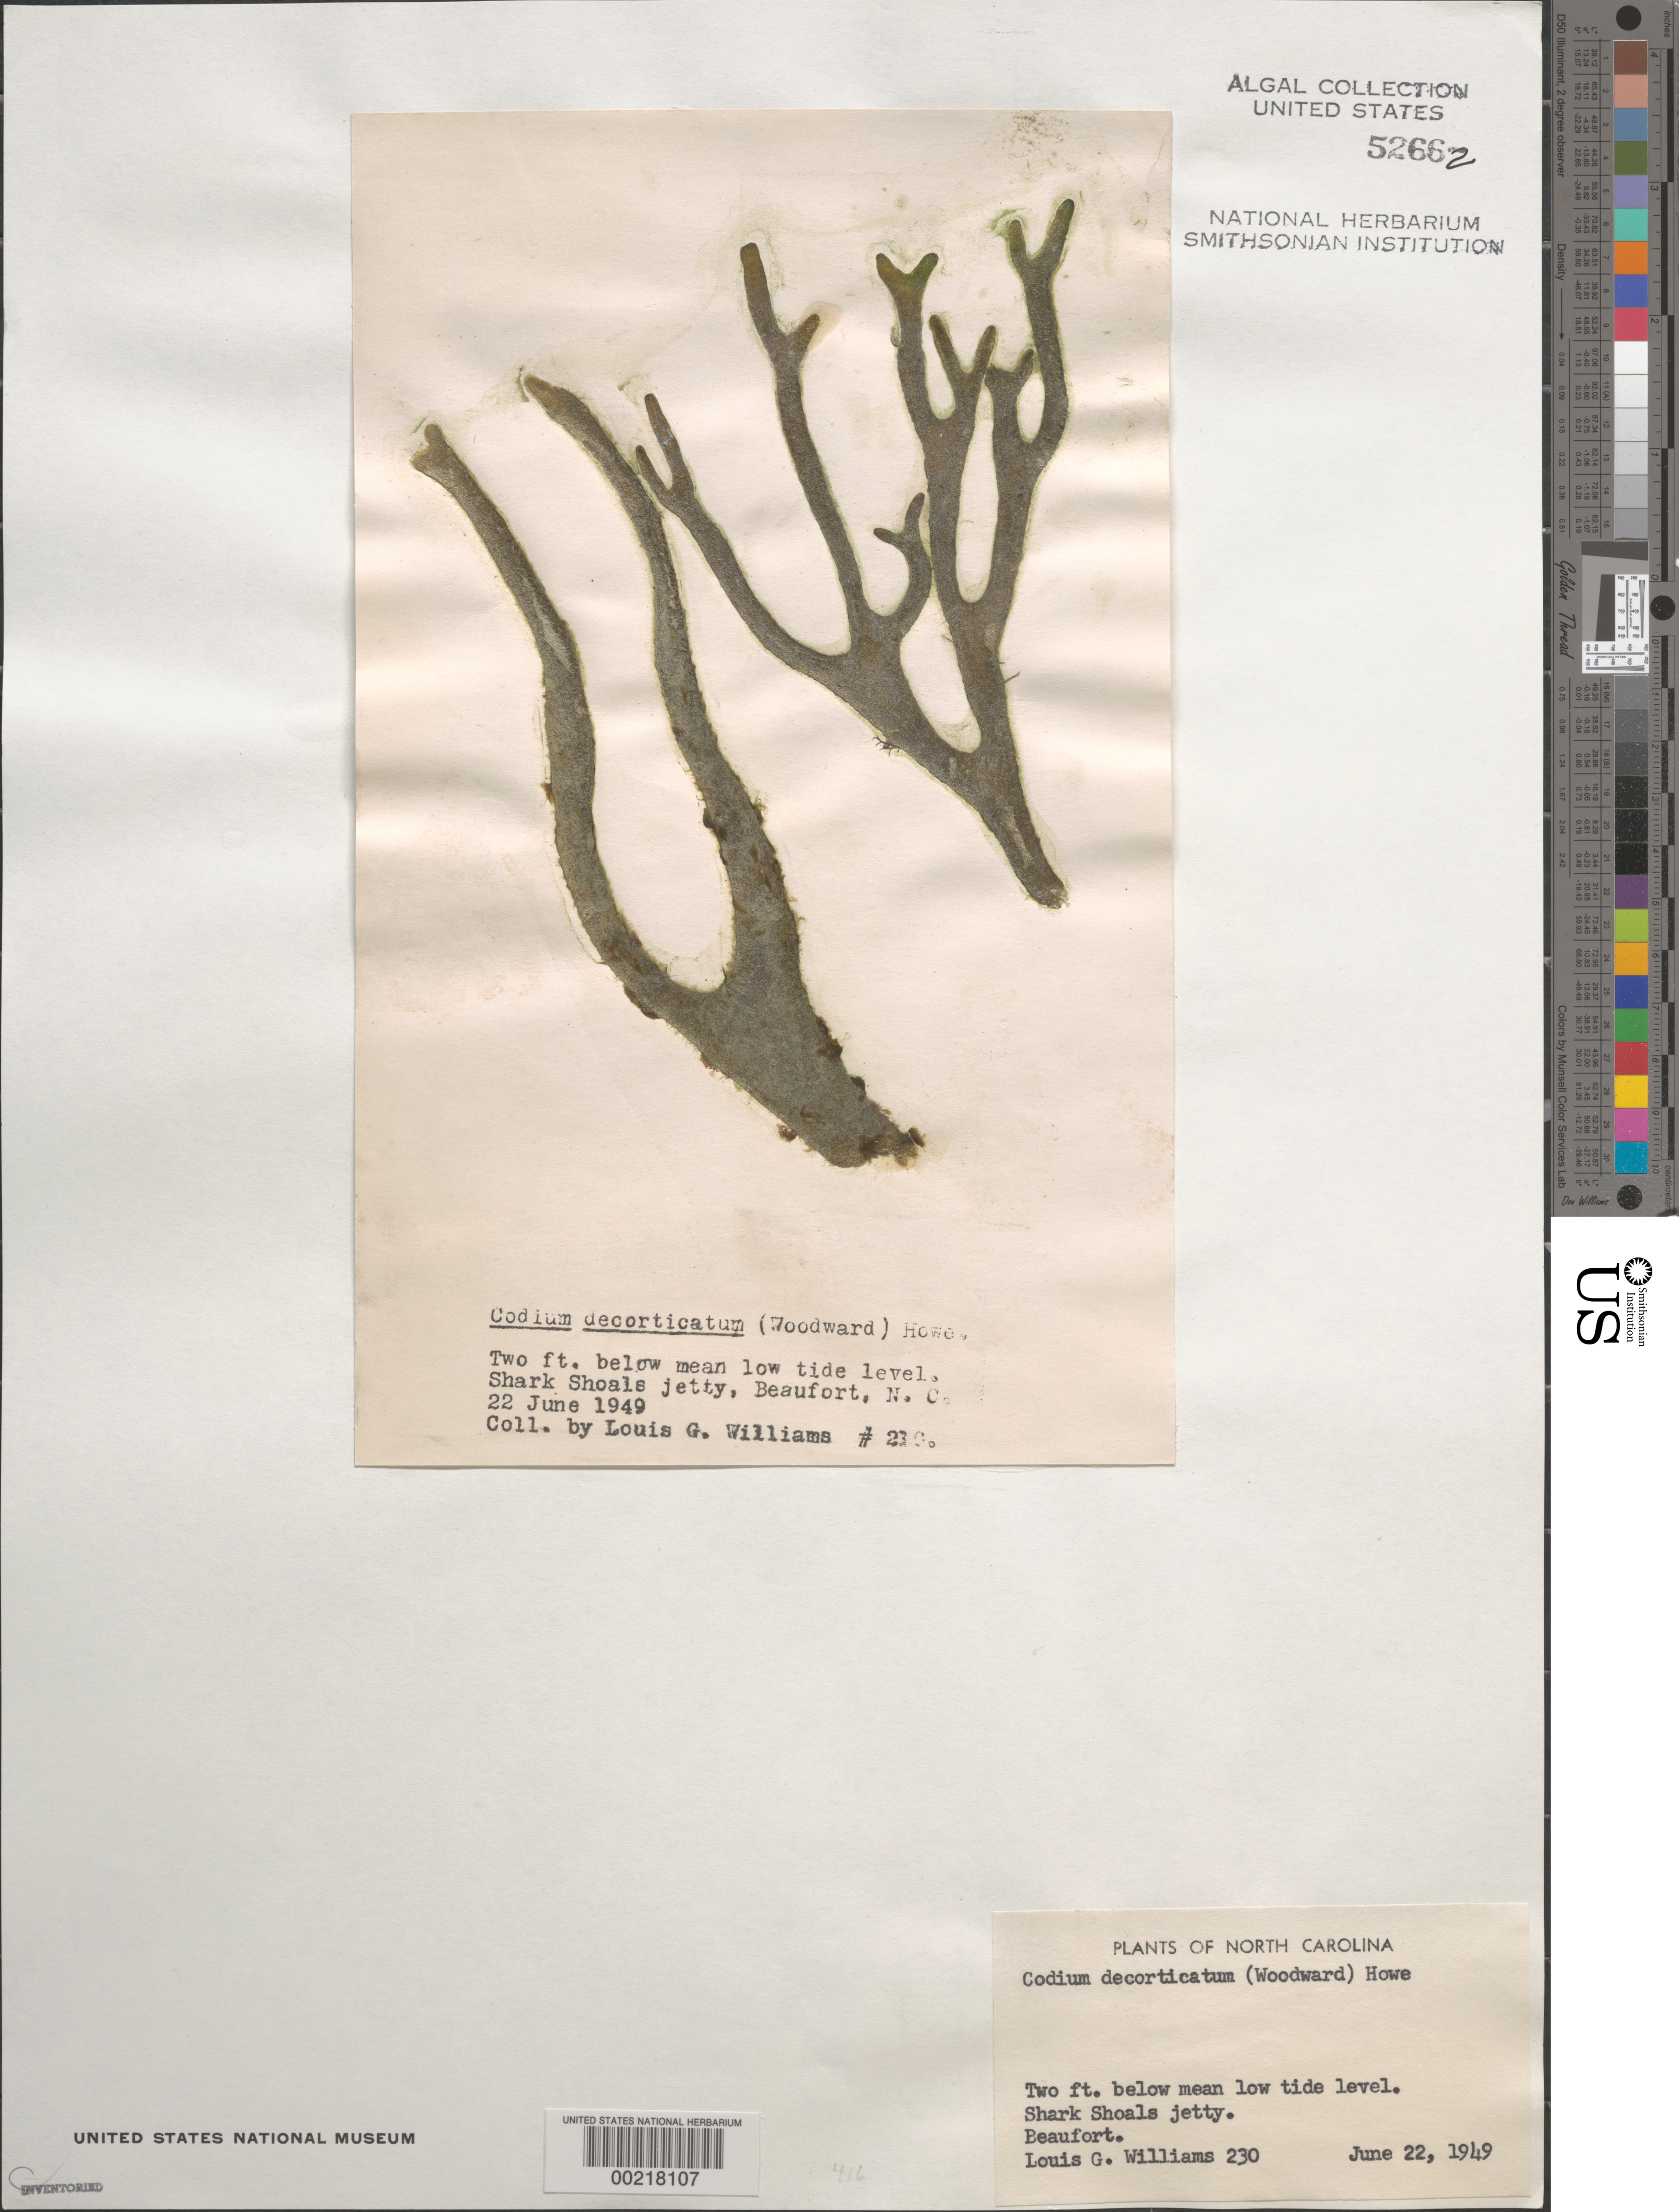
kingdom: Plantae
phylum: Chlorophyta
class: Ulvophyceae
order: Bryopsidales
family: Codiaceae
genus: Codium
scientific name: Codium decorticatum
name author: (Woodw.) M. Howe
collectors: L. G. Williams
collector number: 230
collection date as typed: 22 Jun 1949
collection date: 1949-06-22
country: United States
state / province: North Carolina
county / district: Carteret County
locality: Beaufort, Shark Shoals jetty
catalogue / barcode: US 52662